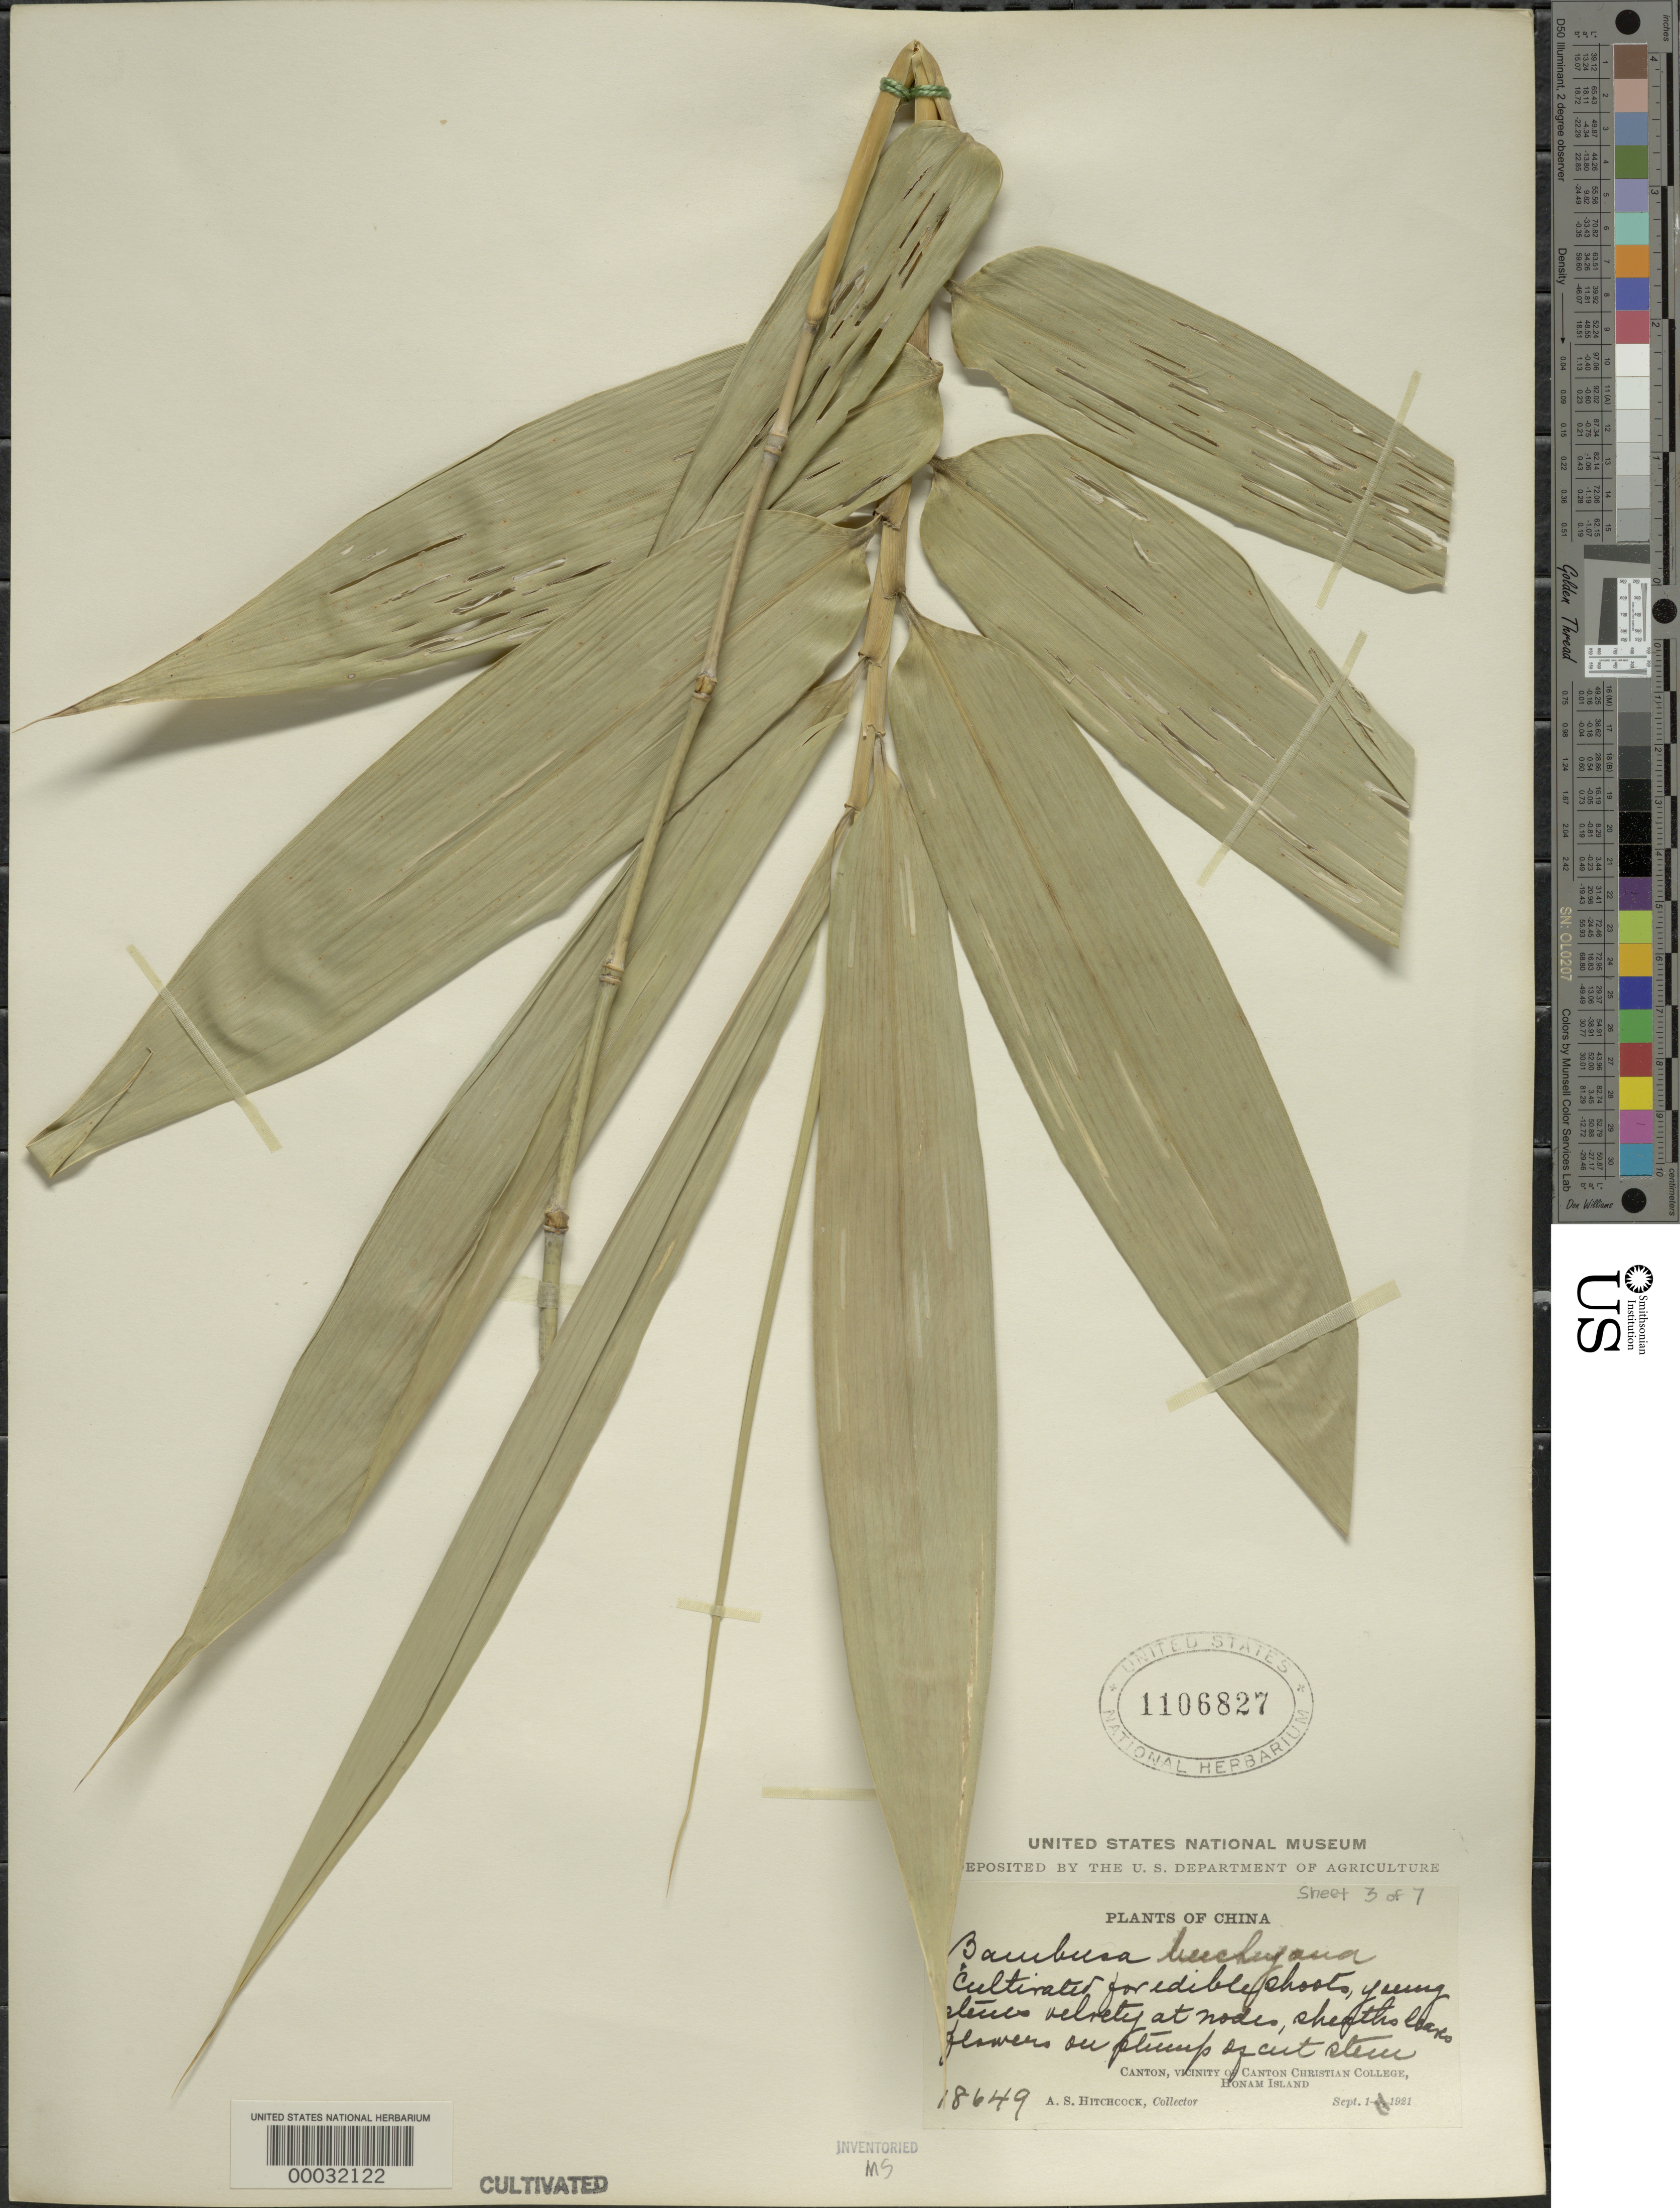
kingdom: Plantae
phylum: Tracheophyta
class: Liliopsida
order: Poales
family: Poaceae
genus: Bambusa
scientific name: Bambusa beecheyana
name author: Munro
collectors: A. S. Hitchcock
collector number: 18649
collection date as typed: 01 Sep 1921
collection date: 1921-09-01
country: China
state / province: Guangdong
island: Honam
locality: Canton christian college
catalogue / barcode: US 1106827